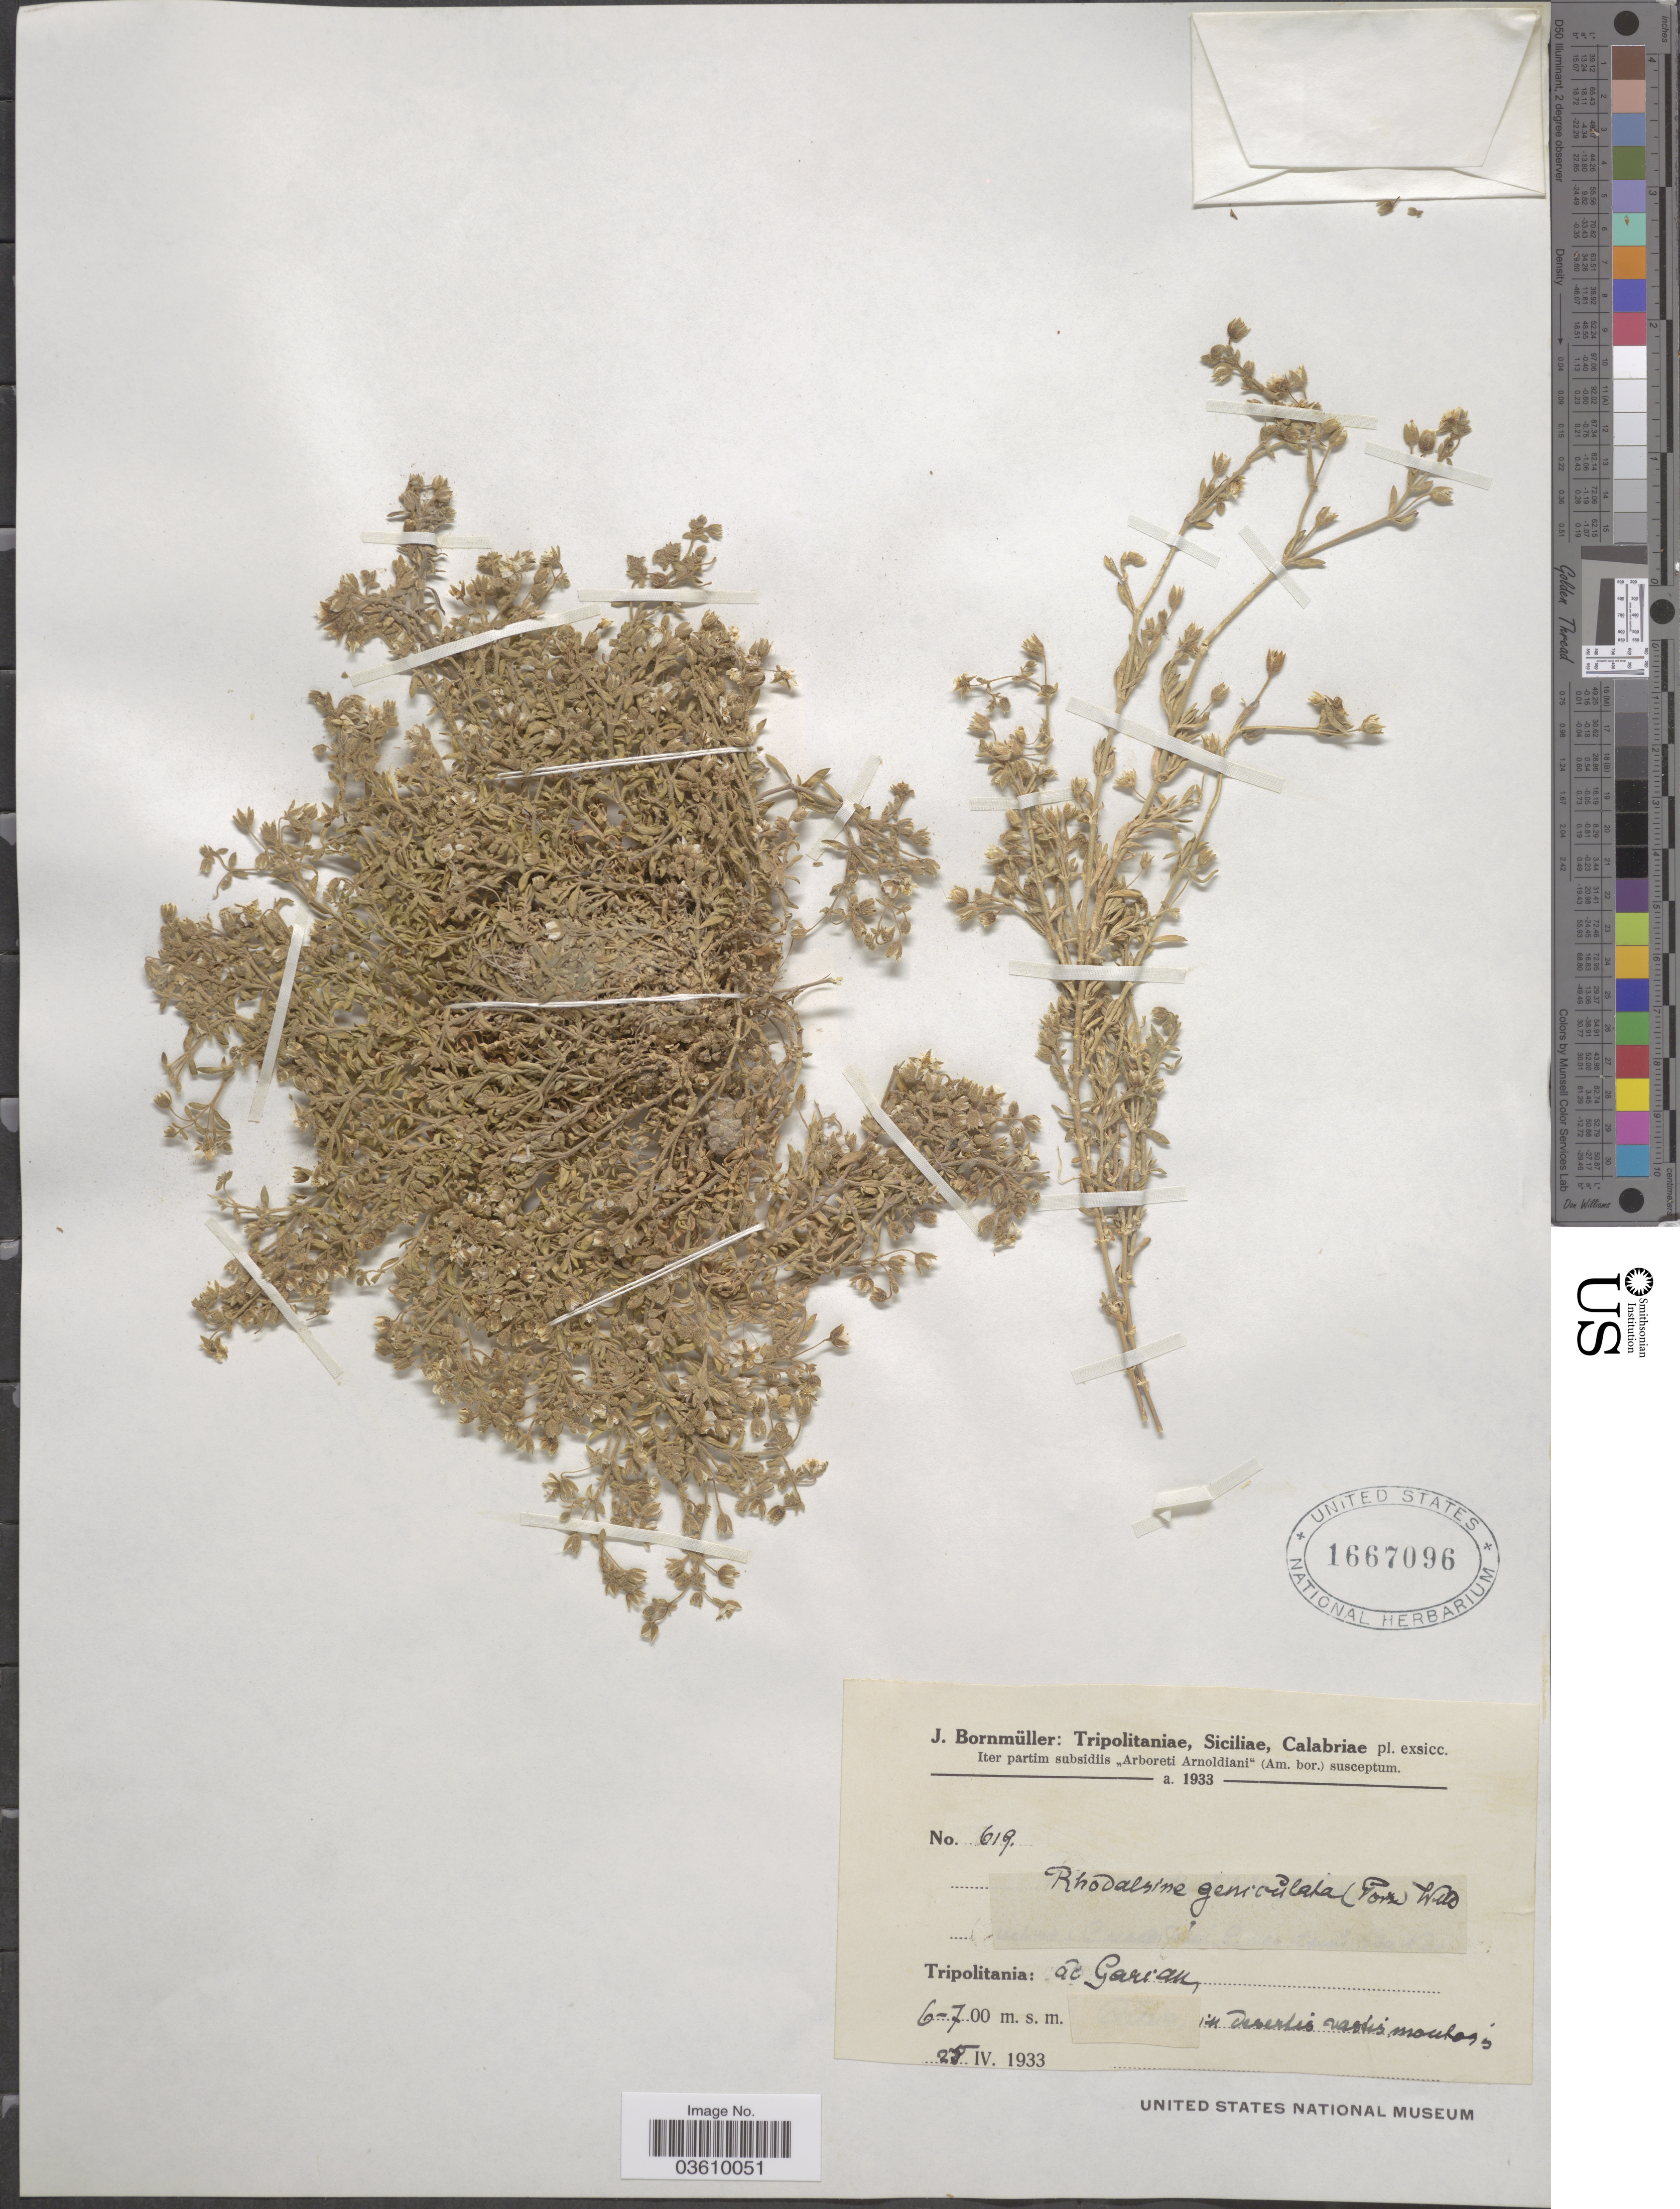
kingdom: Plantae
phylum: Tracheophyta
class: Magnoliopsida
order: Caryophyllales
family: Caryophyllaceae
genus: Stellaria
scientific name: Stellaria geniculata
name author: Gueldenst.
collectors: J. Bornmüller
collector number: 619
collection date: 1933-04-28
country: Libya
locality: Tripolitania: ad Garian.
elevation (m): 600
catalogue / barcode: US 1667096